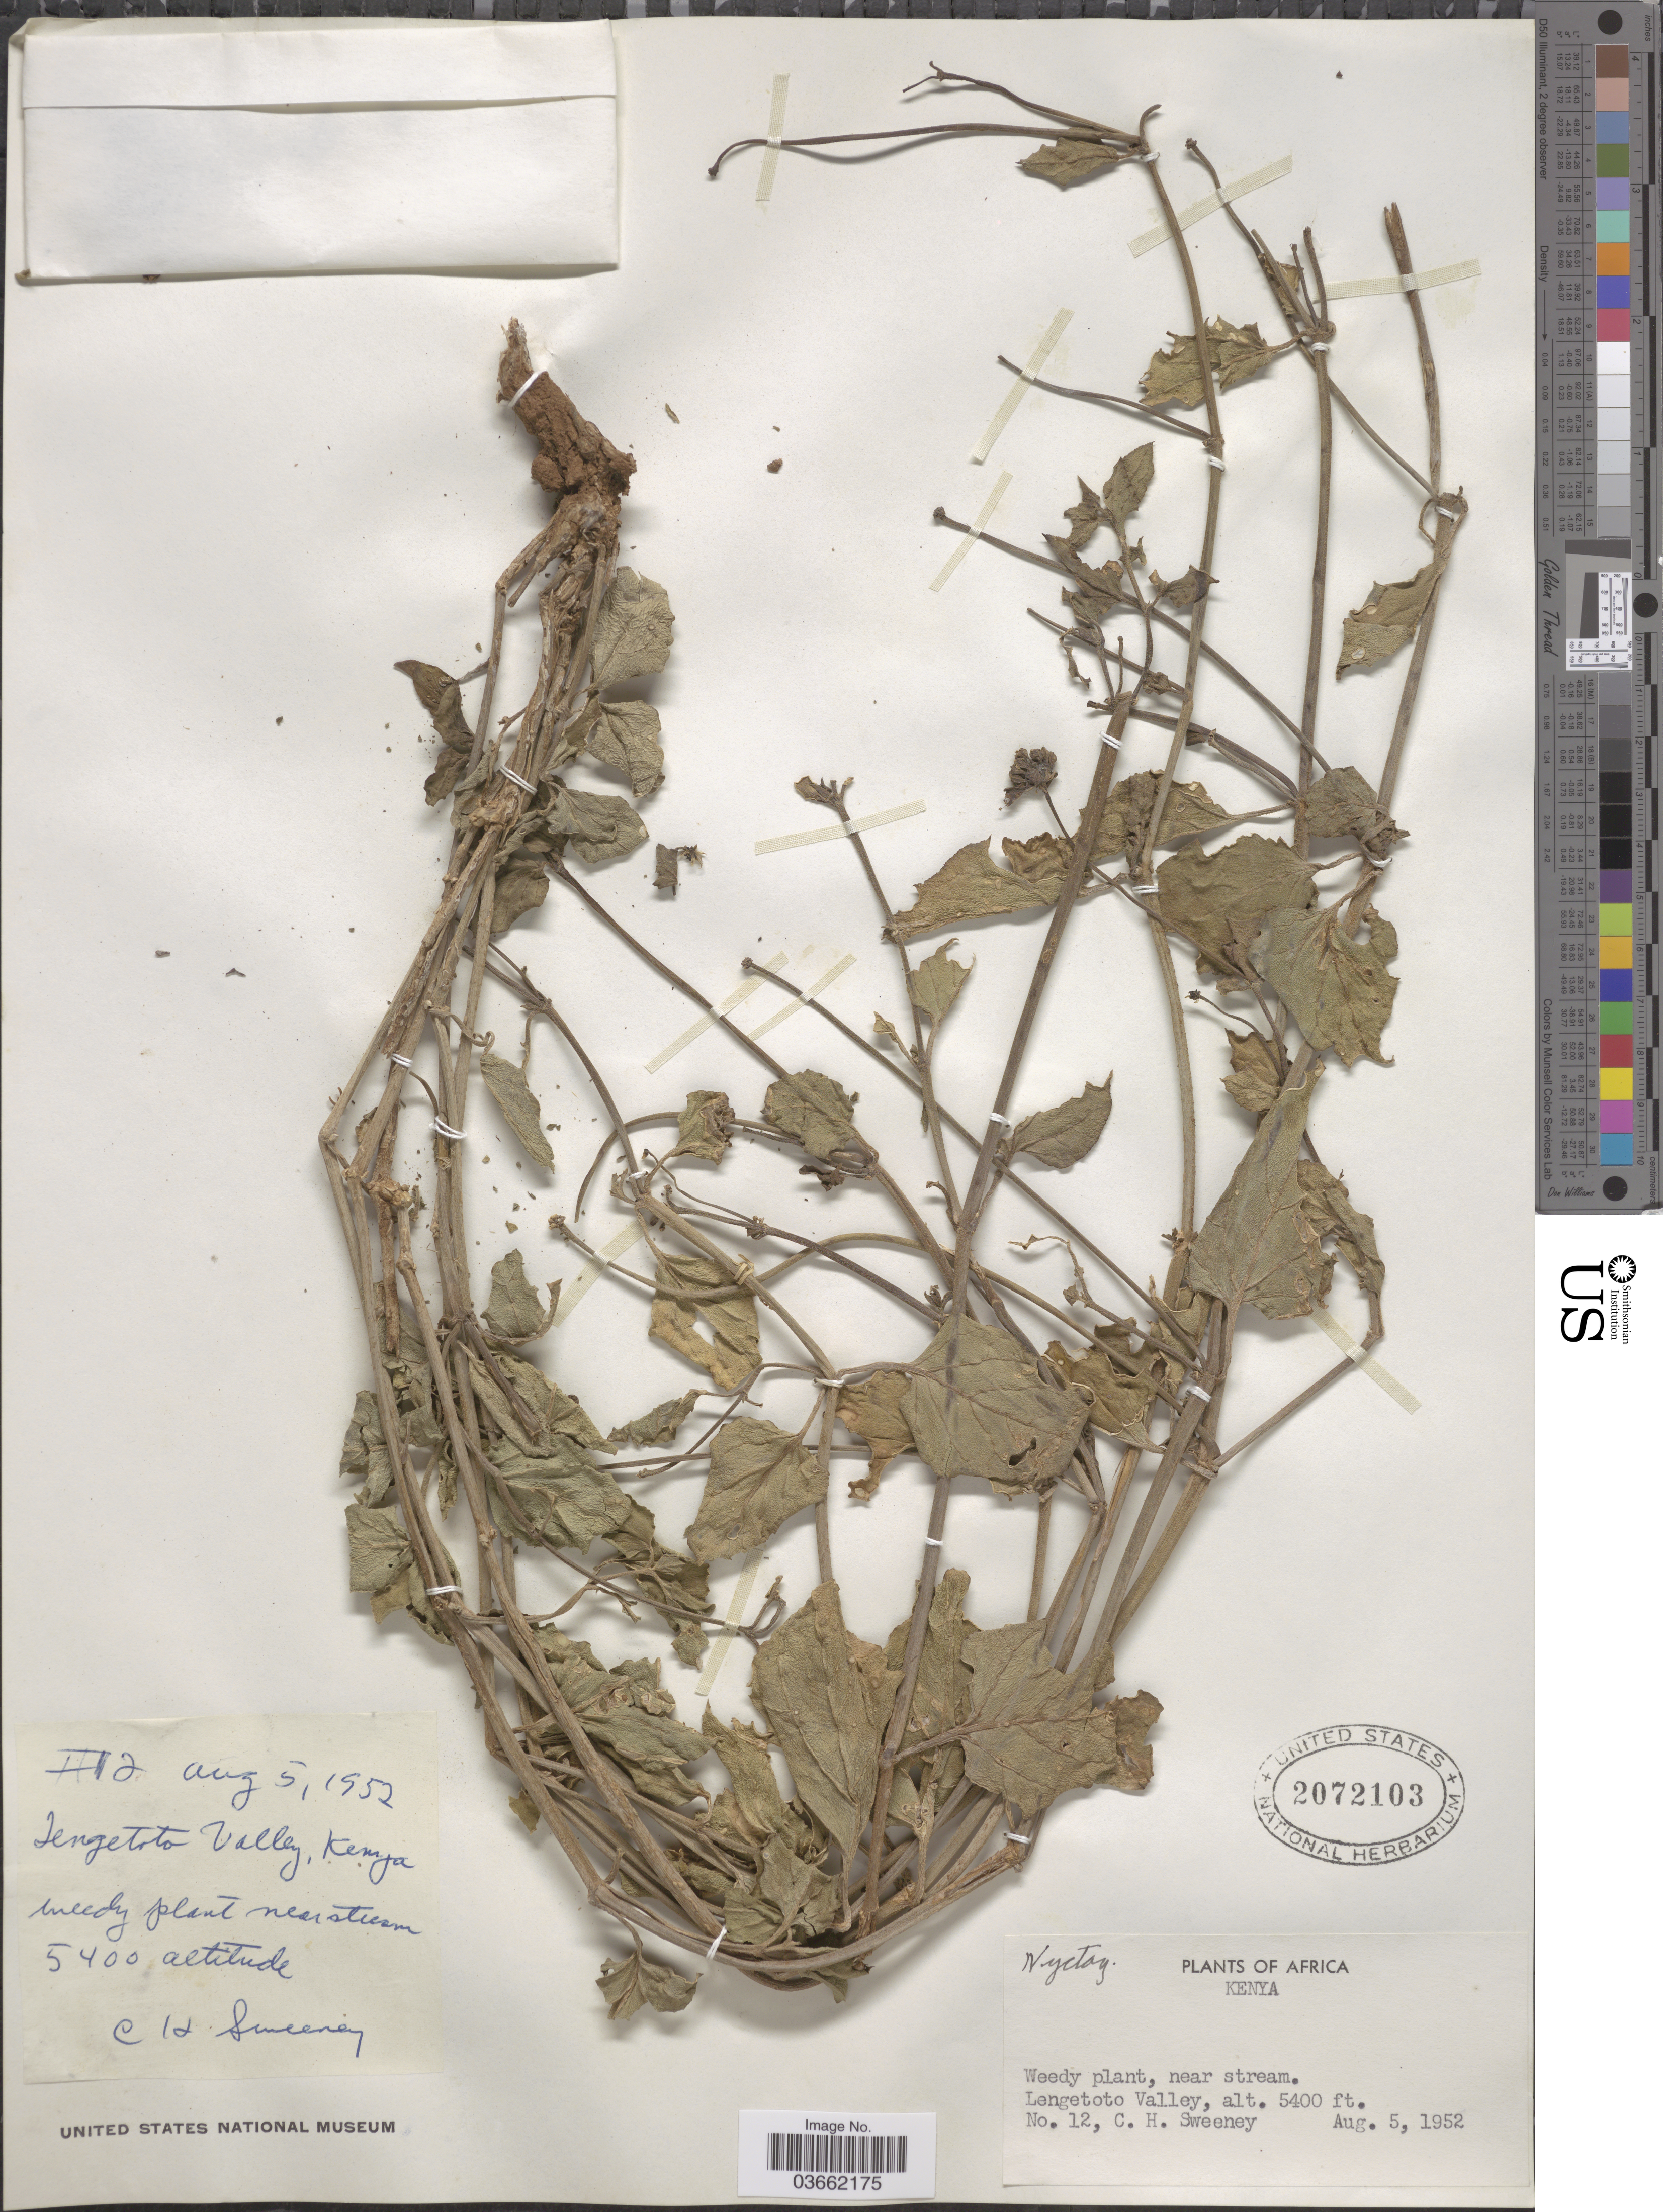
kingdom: Plantae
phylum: Tracheophyta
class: Magnoliopsida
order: Caryophyllales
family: Nyctaginaceae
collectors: C. Sweeney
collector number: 12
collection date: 1952-08-05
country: Kenya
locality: Lengetoto Valley.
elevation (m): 1646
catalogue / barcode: US 2072103